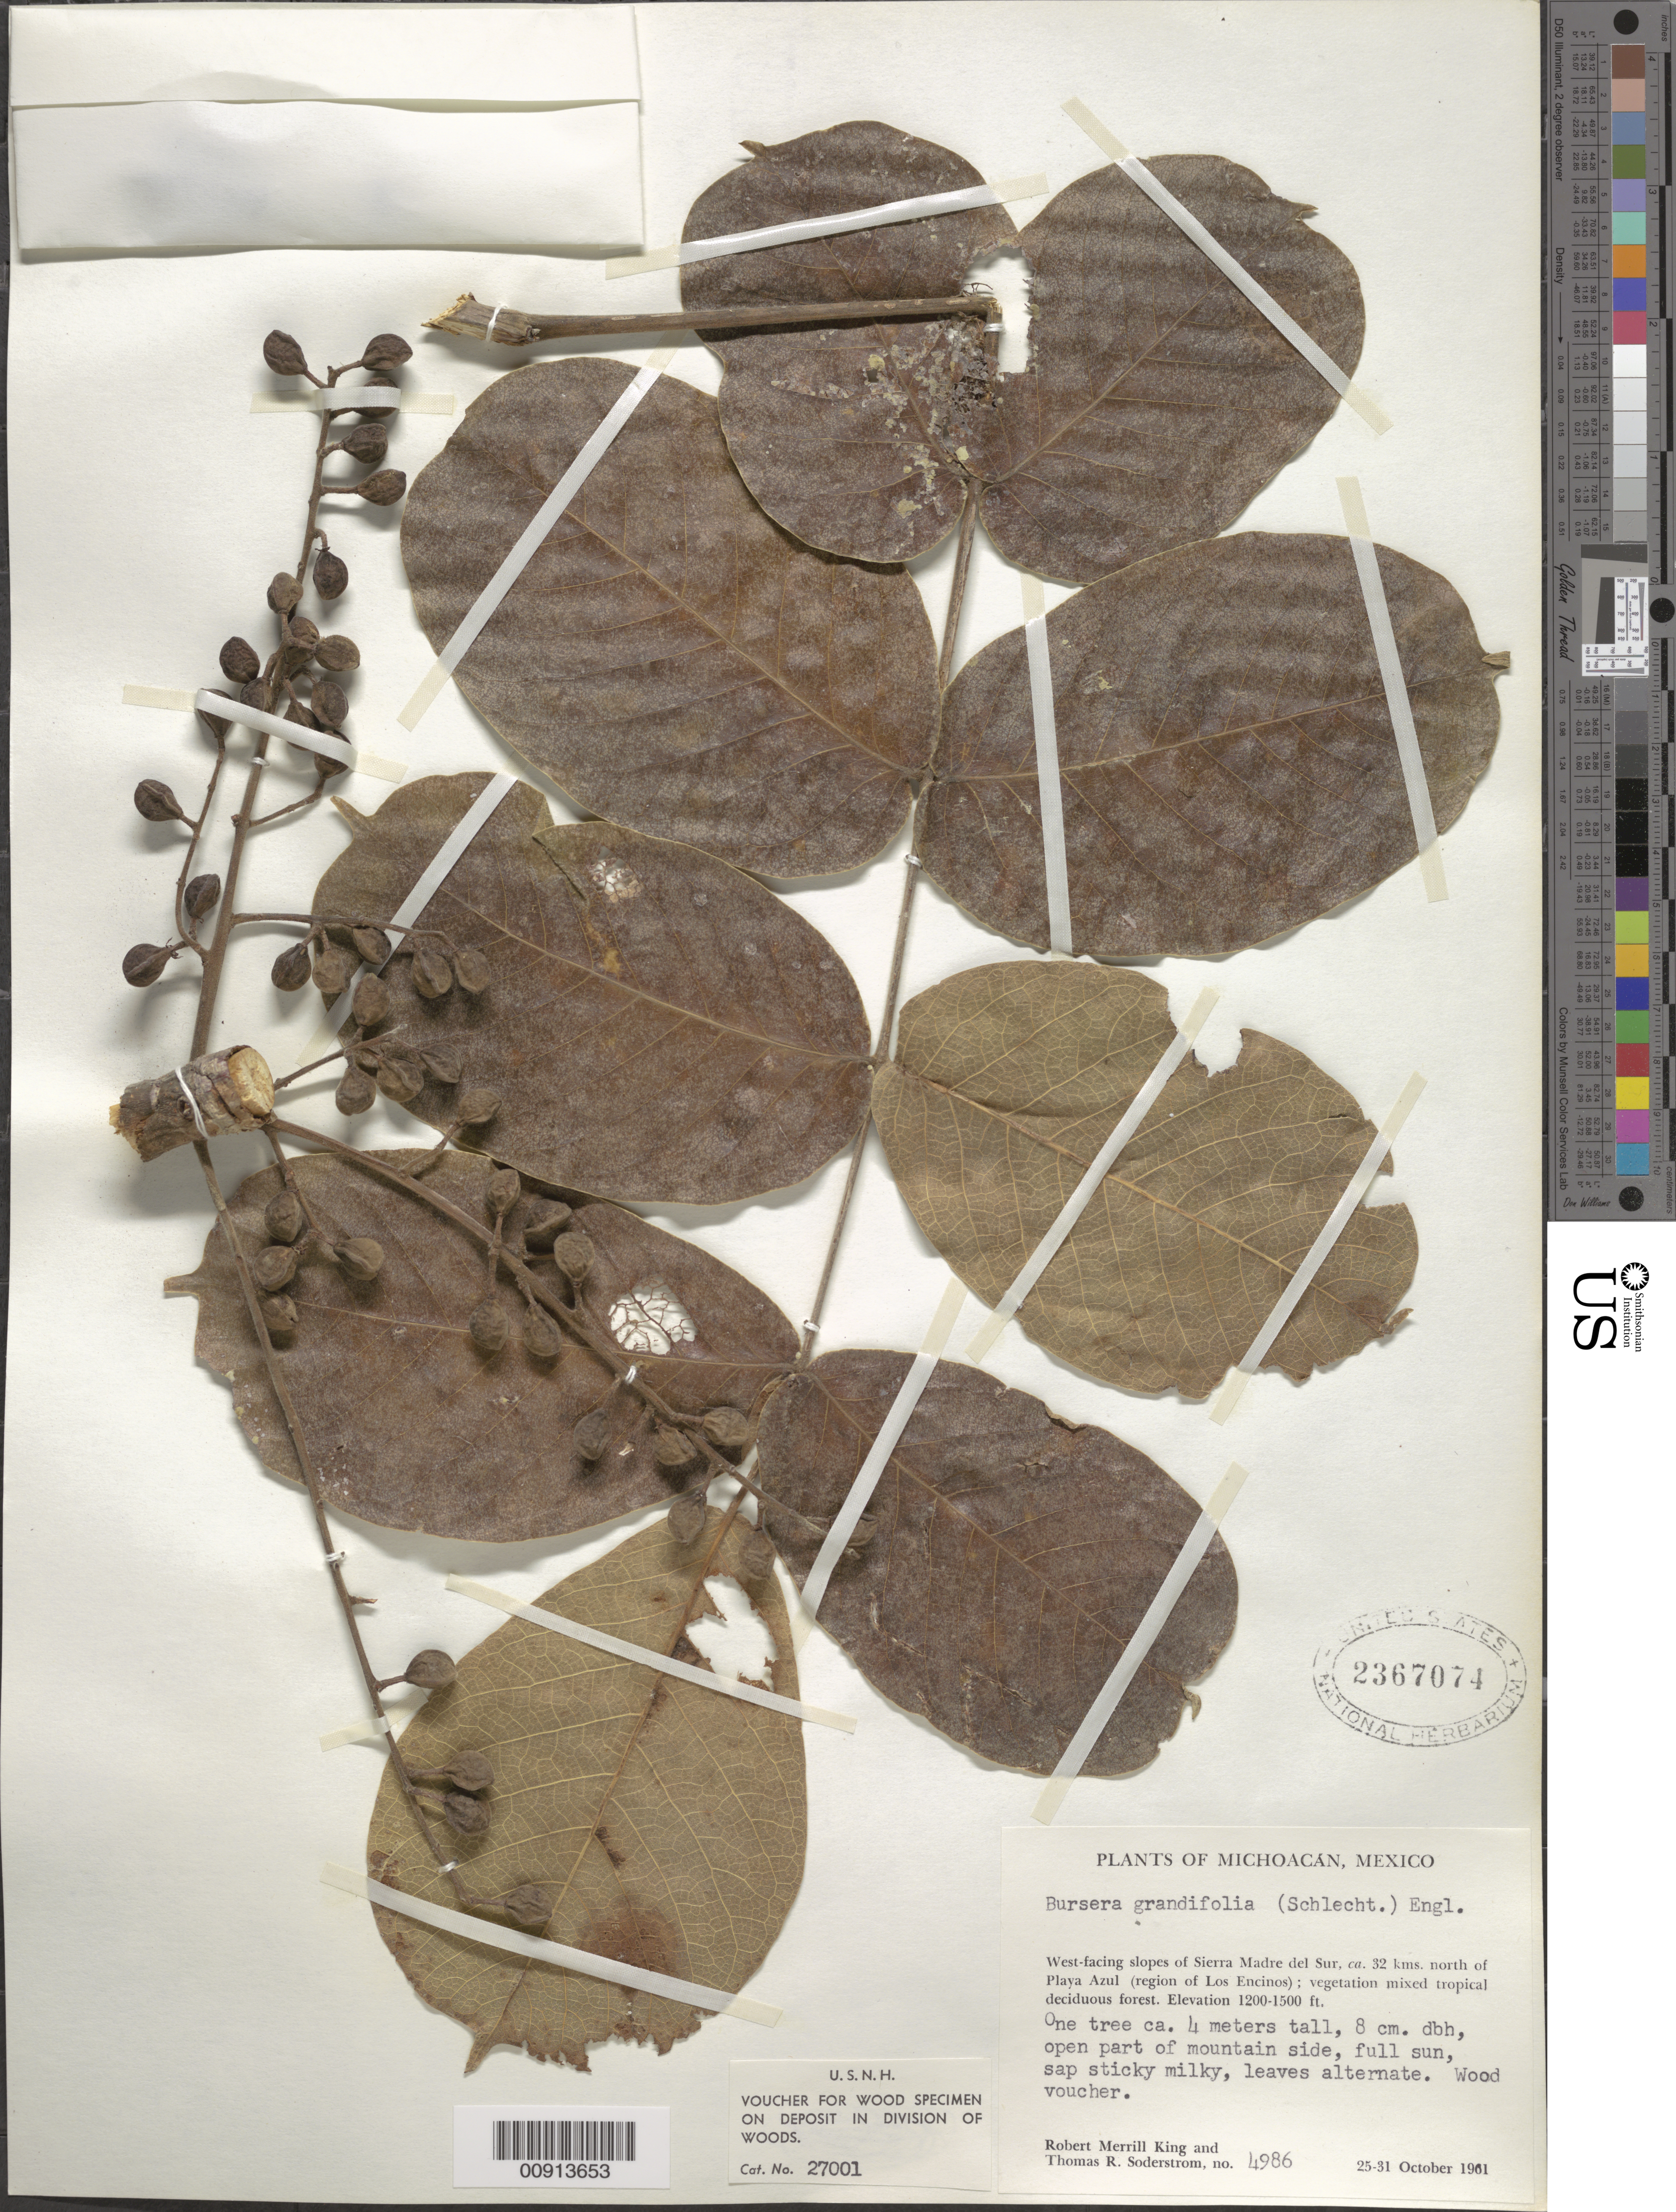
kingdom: Plantae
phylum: Tracheophyta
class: Magnoliopsida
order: Sapindales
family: Burseraceae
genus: Bursera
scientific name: Bursera grandifolia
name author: (Schltdl.) Engl.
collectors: R. M. King & T. R. Soderstrom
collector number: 4986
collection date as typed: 25 Oct 1961 to 31 Oct 1961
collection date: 1961-10-25/1961-10-31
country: Mexico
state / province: Michoacán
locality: West-facing slopes of Sierra Madre del Sur, ca. 32 kms. North of Playa Azul (region of Los Encinos).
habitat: Open part of mountain side, full sun. Vegetation mixed tropical deciduous forest.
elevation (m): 366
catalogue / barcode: US 2367074